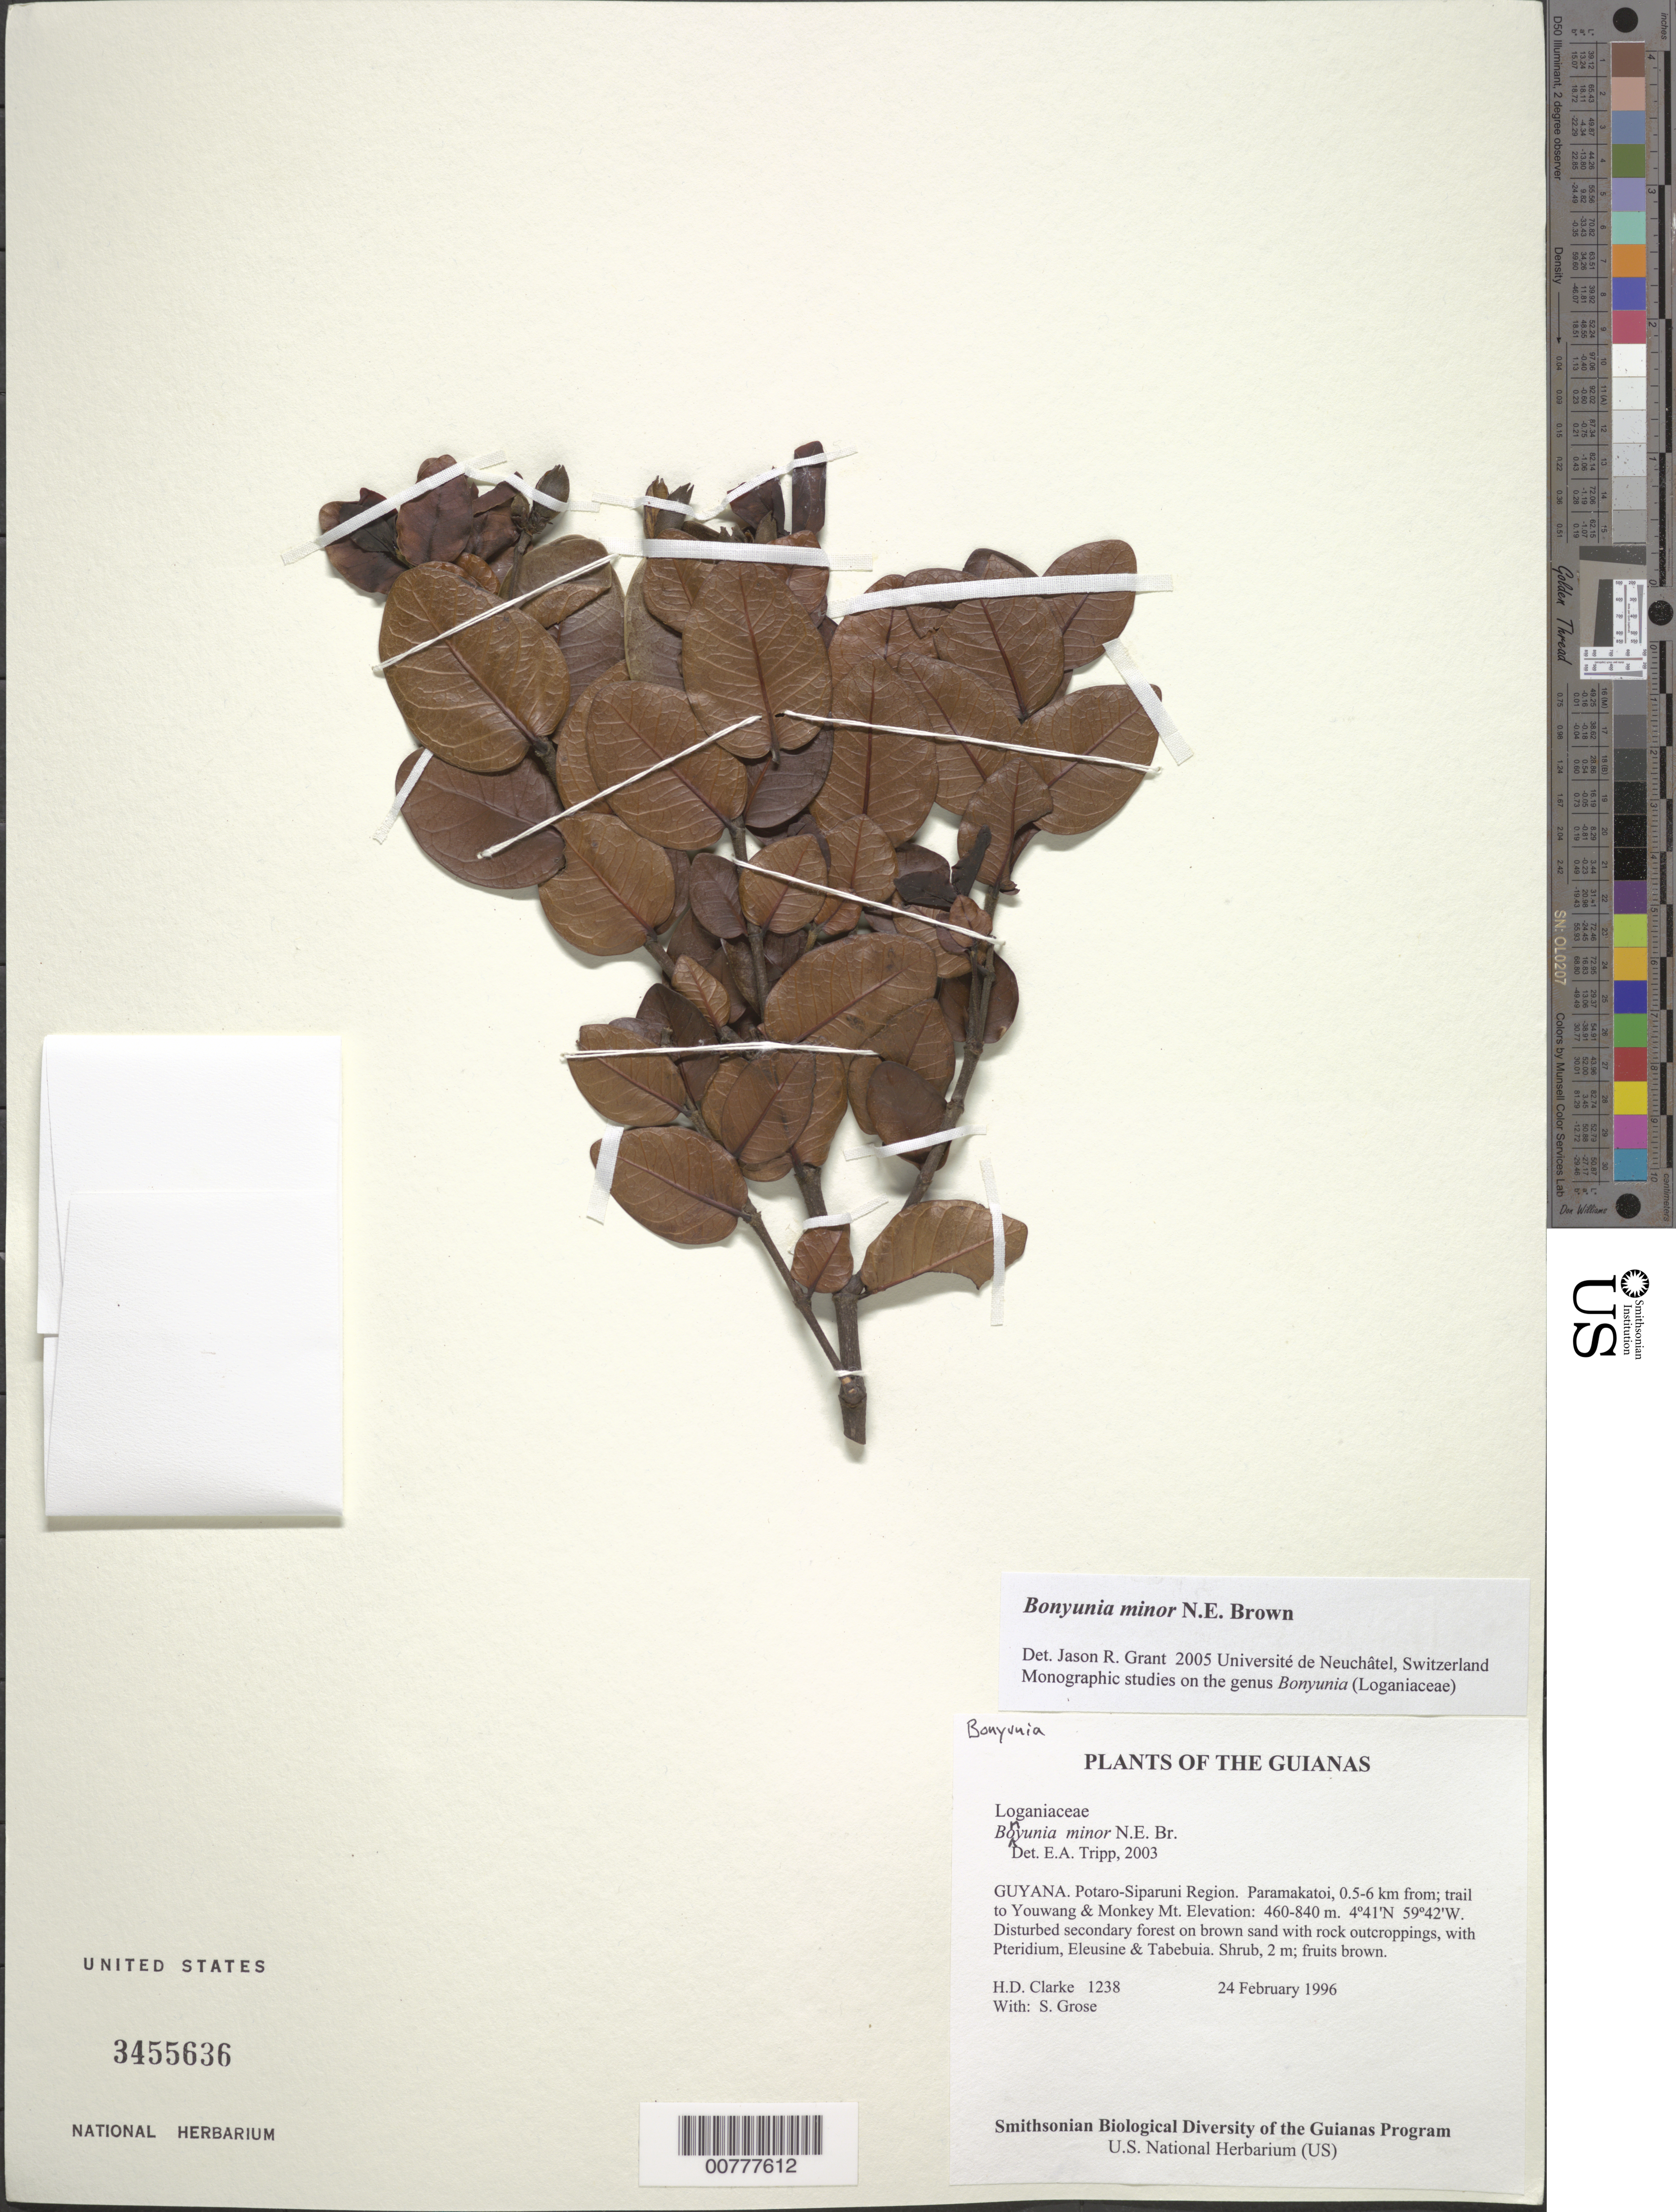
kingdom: Plantae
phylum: Tracheophyta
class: Magnoliopsida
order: Gentianales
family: Loganiaceae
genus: Bonyunia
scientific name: Bonyunia minor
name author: N.E. Br.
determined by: Liesner, R. L.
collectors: H. D. Clarke & S. Grose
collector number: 1238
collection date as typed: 24 February 1996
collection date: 1996-02-24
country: Guyana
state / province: Potaro-Siparuni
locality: Paramakatoi, 0.5-6 km from; trail to Youwang & Monkey Mt.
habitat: Disturbed secondary forest on brown sand with rock outcroppings, with Pteridium, Eleusine & Tabebuia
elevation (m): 460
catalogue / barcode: US 3455636